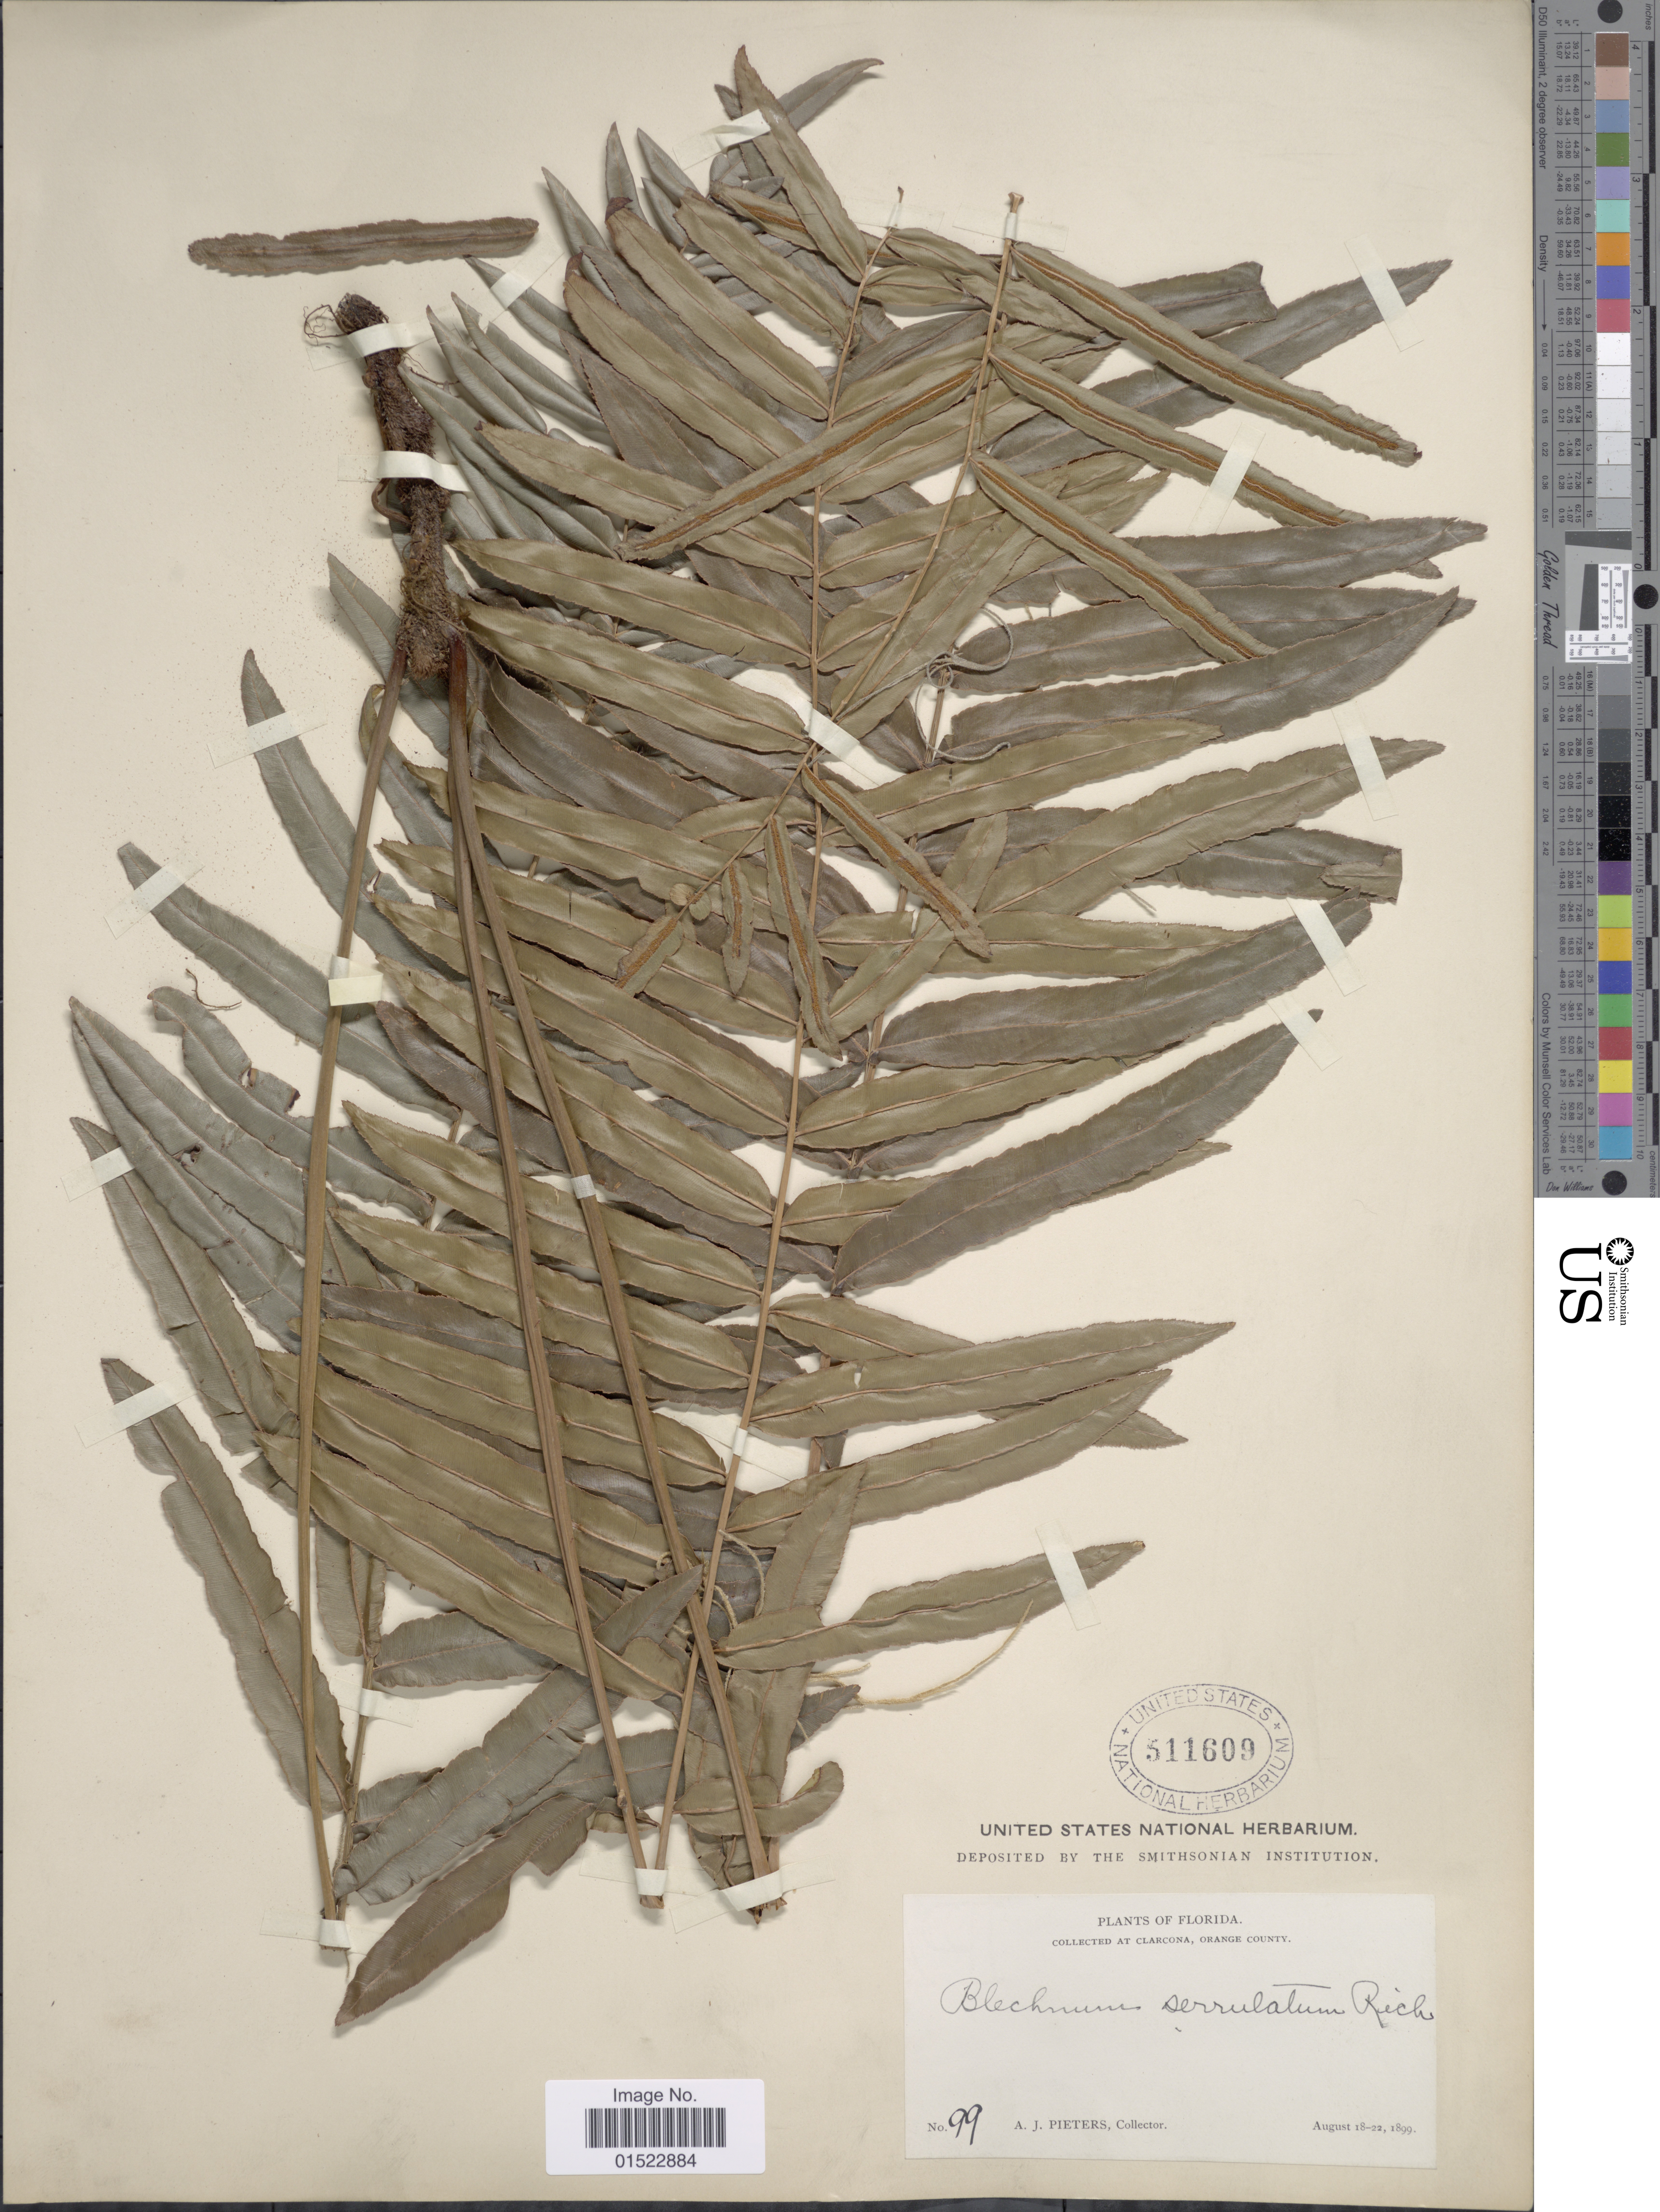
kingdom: Plantae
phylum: Tracheophyta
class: Polypodiopsida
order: Polypodiales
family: Blechnaceae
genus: Telmatoblechnum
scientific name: Telmatoblechnum serrulatum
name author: (Rich.) Perrie et al.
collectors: A. Pieters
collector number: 99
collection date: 1899-08-18/1899-08-22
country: United States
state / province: Florida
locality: Clarcona, Orange County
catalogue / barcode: US 511609